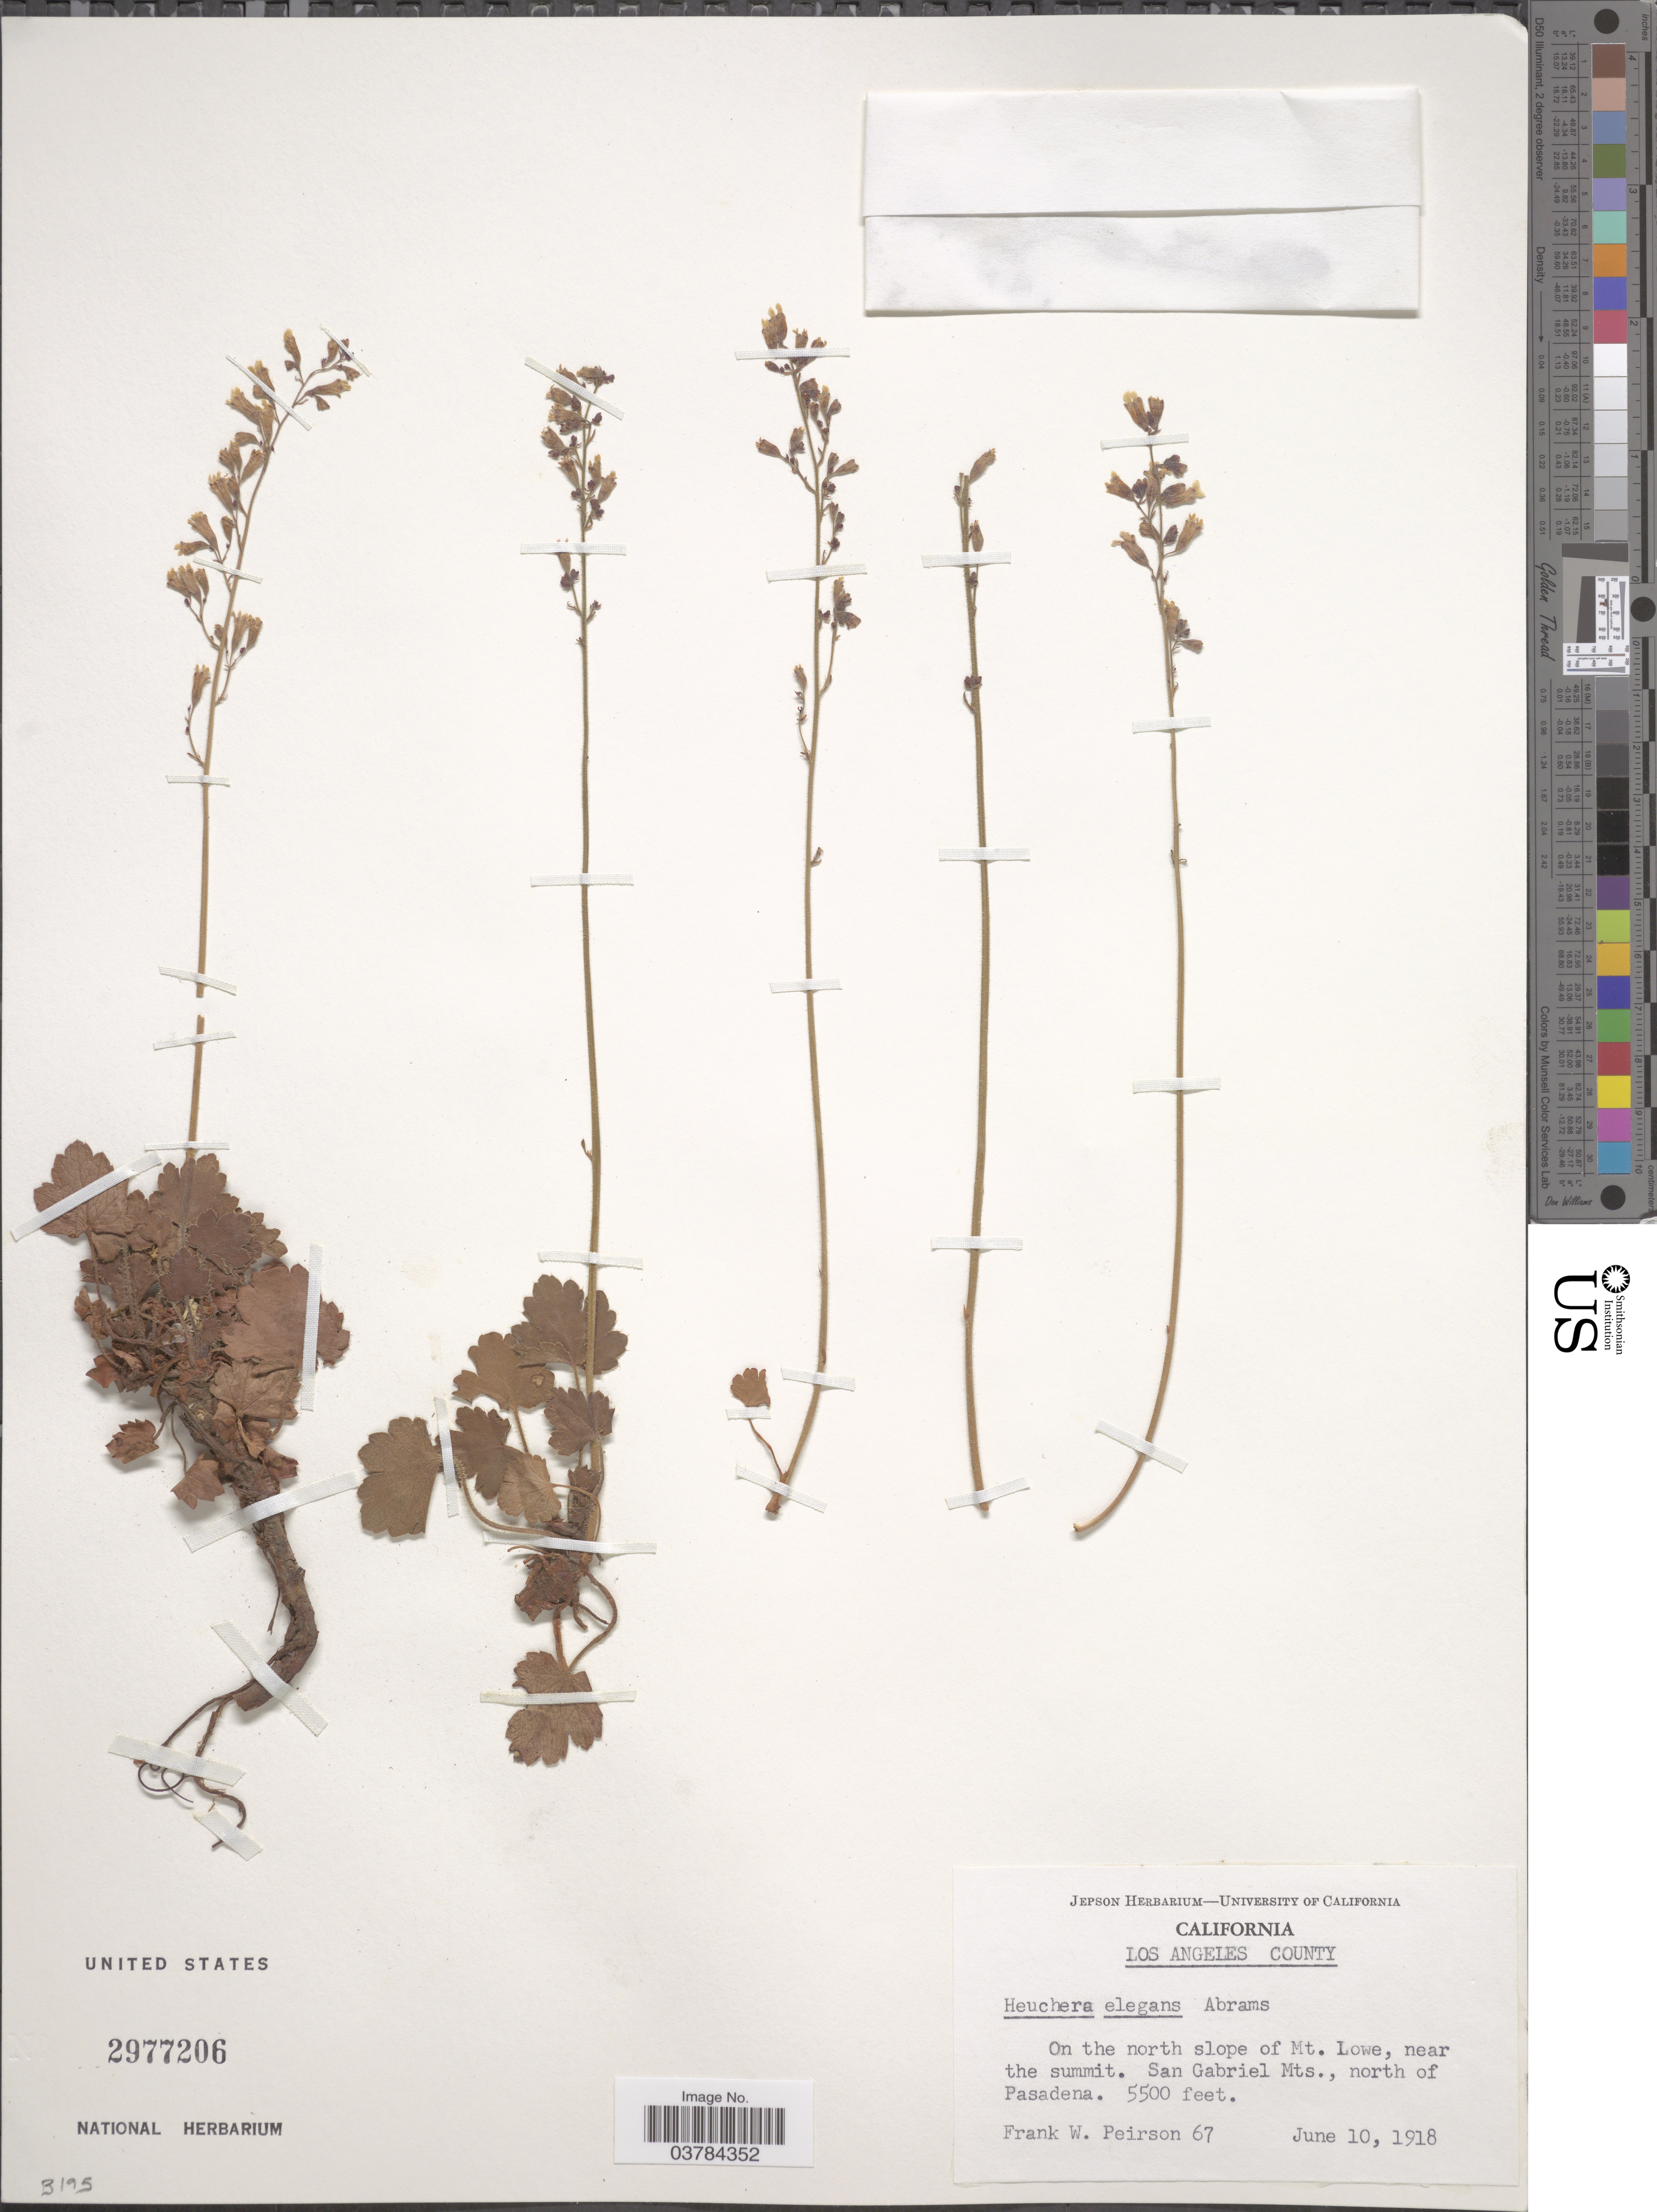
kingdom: Plantae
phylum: Tracheophyta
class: Magnoliopsida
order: Saxifragales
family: Saxifragaceae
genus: Heuchera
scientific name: Heuchera elegans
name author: Abrams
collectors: F. Peirson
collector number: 67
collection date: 1918-06-10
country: United States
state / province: California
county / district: Los Angeles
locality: Los Angeles County. On the north slope of Mt. Lowe, near the summit. San Gabriel Mts., north of Pasadena.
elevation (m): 1676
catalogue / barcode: US 2977206